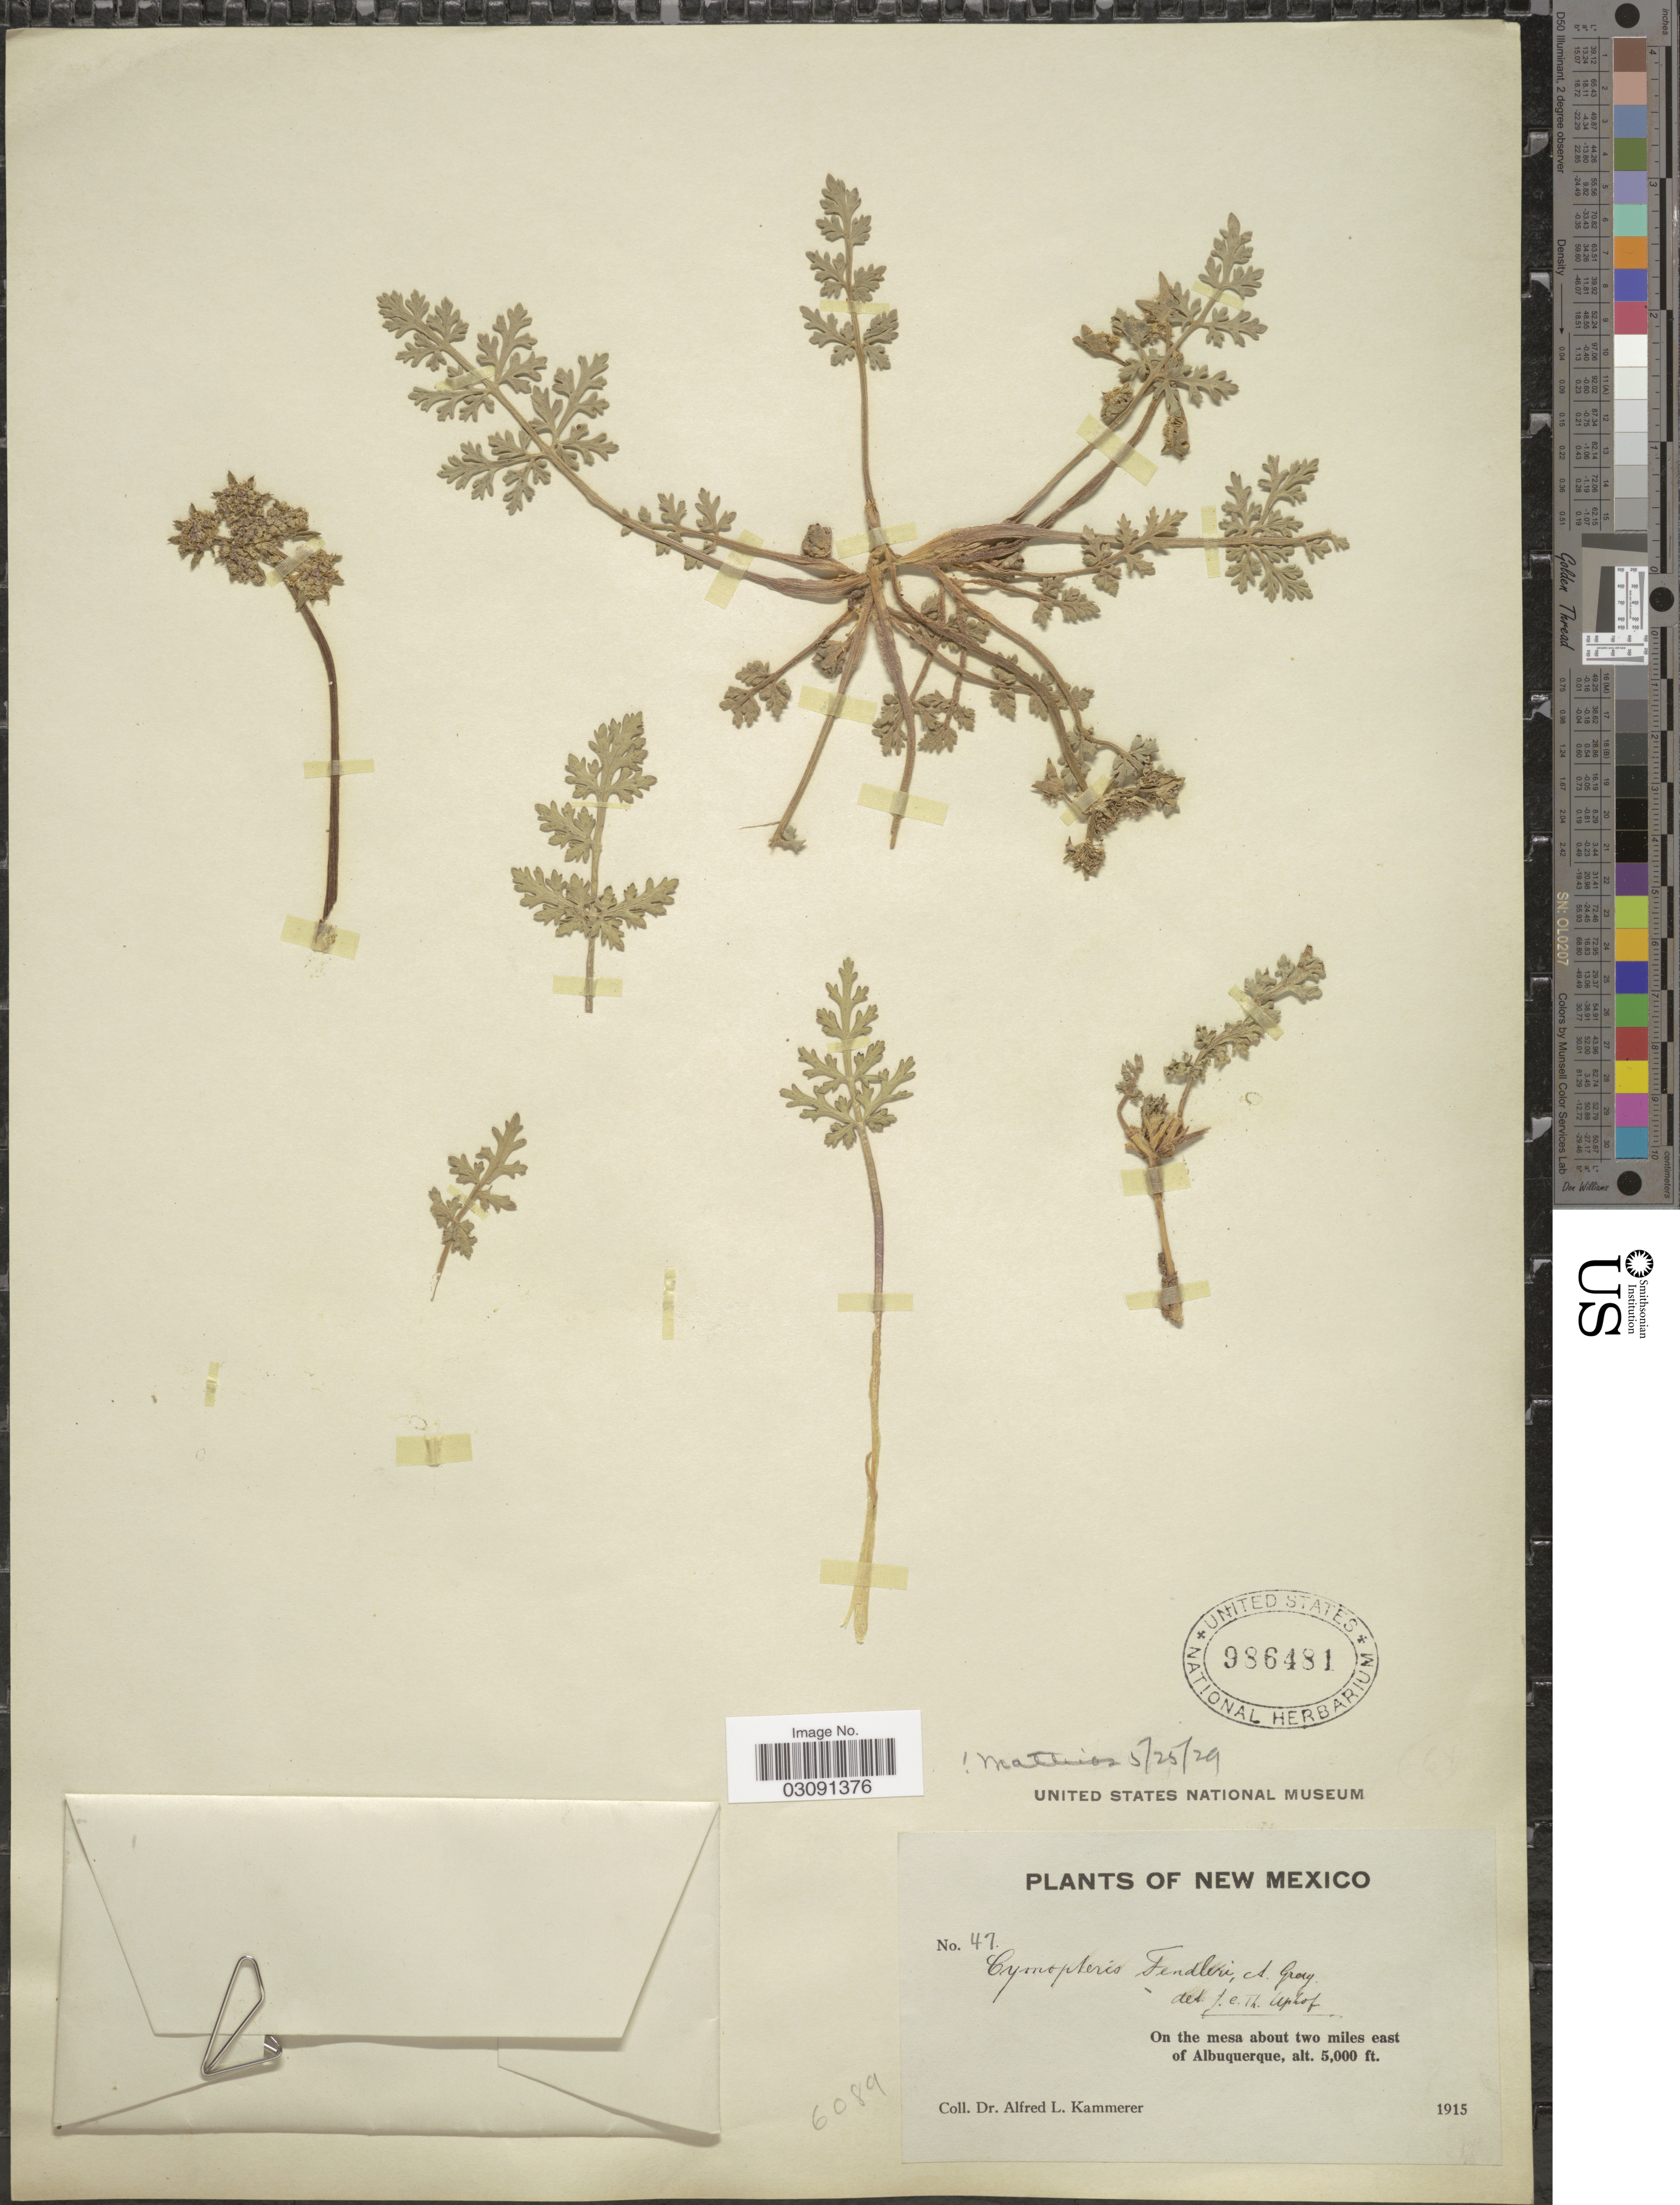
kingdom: Plantae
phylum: Tracheophyta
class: Magnoliopsida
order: Apiales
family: Apiaceae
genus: Cymopterus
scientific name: Cymopterus fendleri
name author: A. Gray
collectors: A. Kammerer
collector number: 47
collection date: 1915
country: United States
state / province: New Mexico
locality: On the mesa about two miles east of Albuquerque.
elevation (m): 1524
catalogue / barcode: US 986481